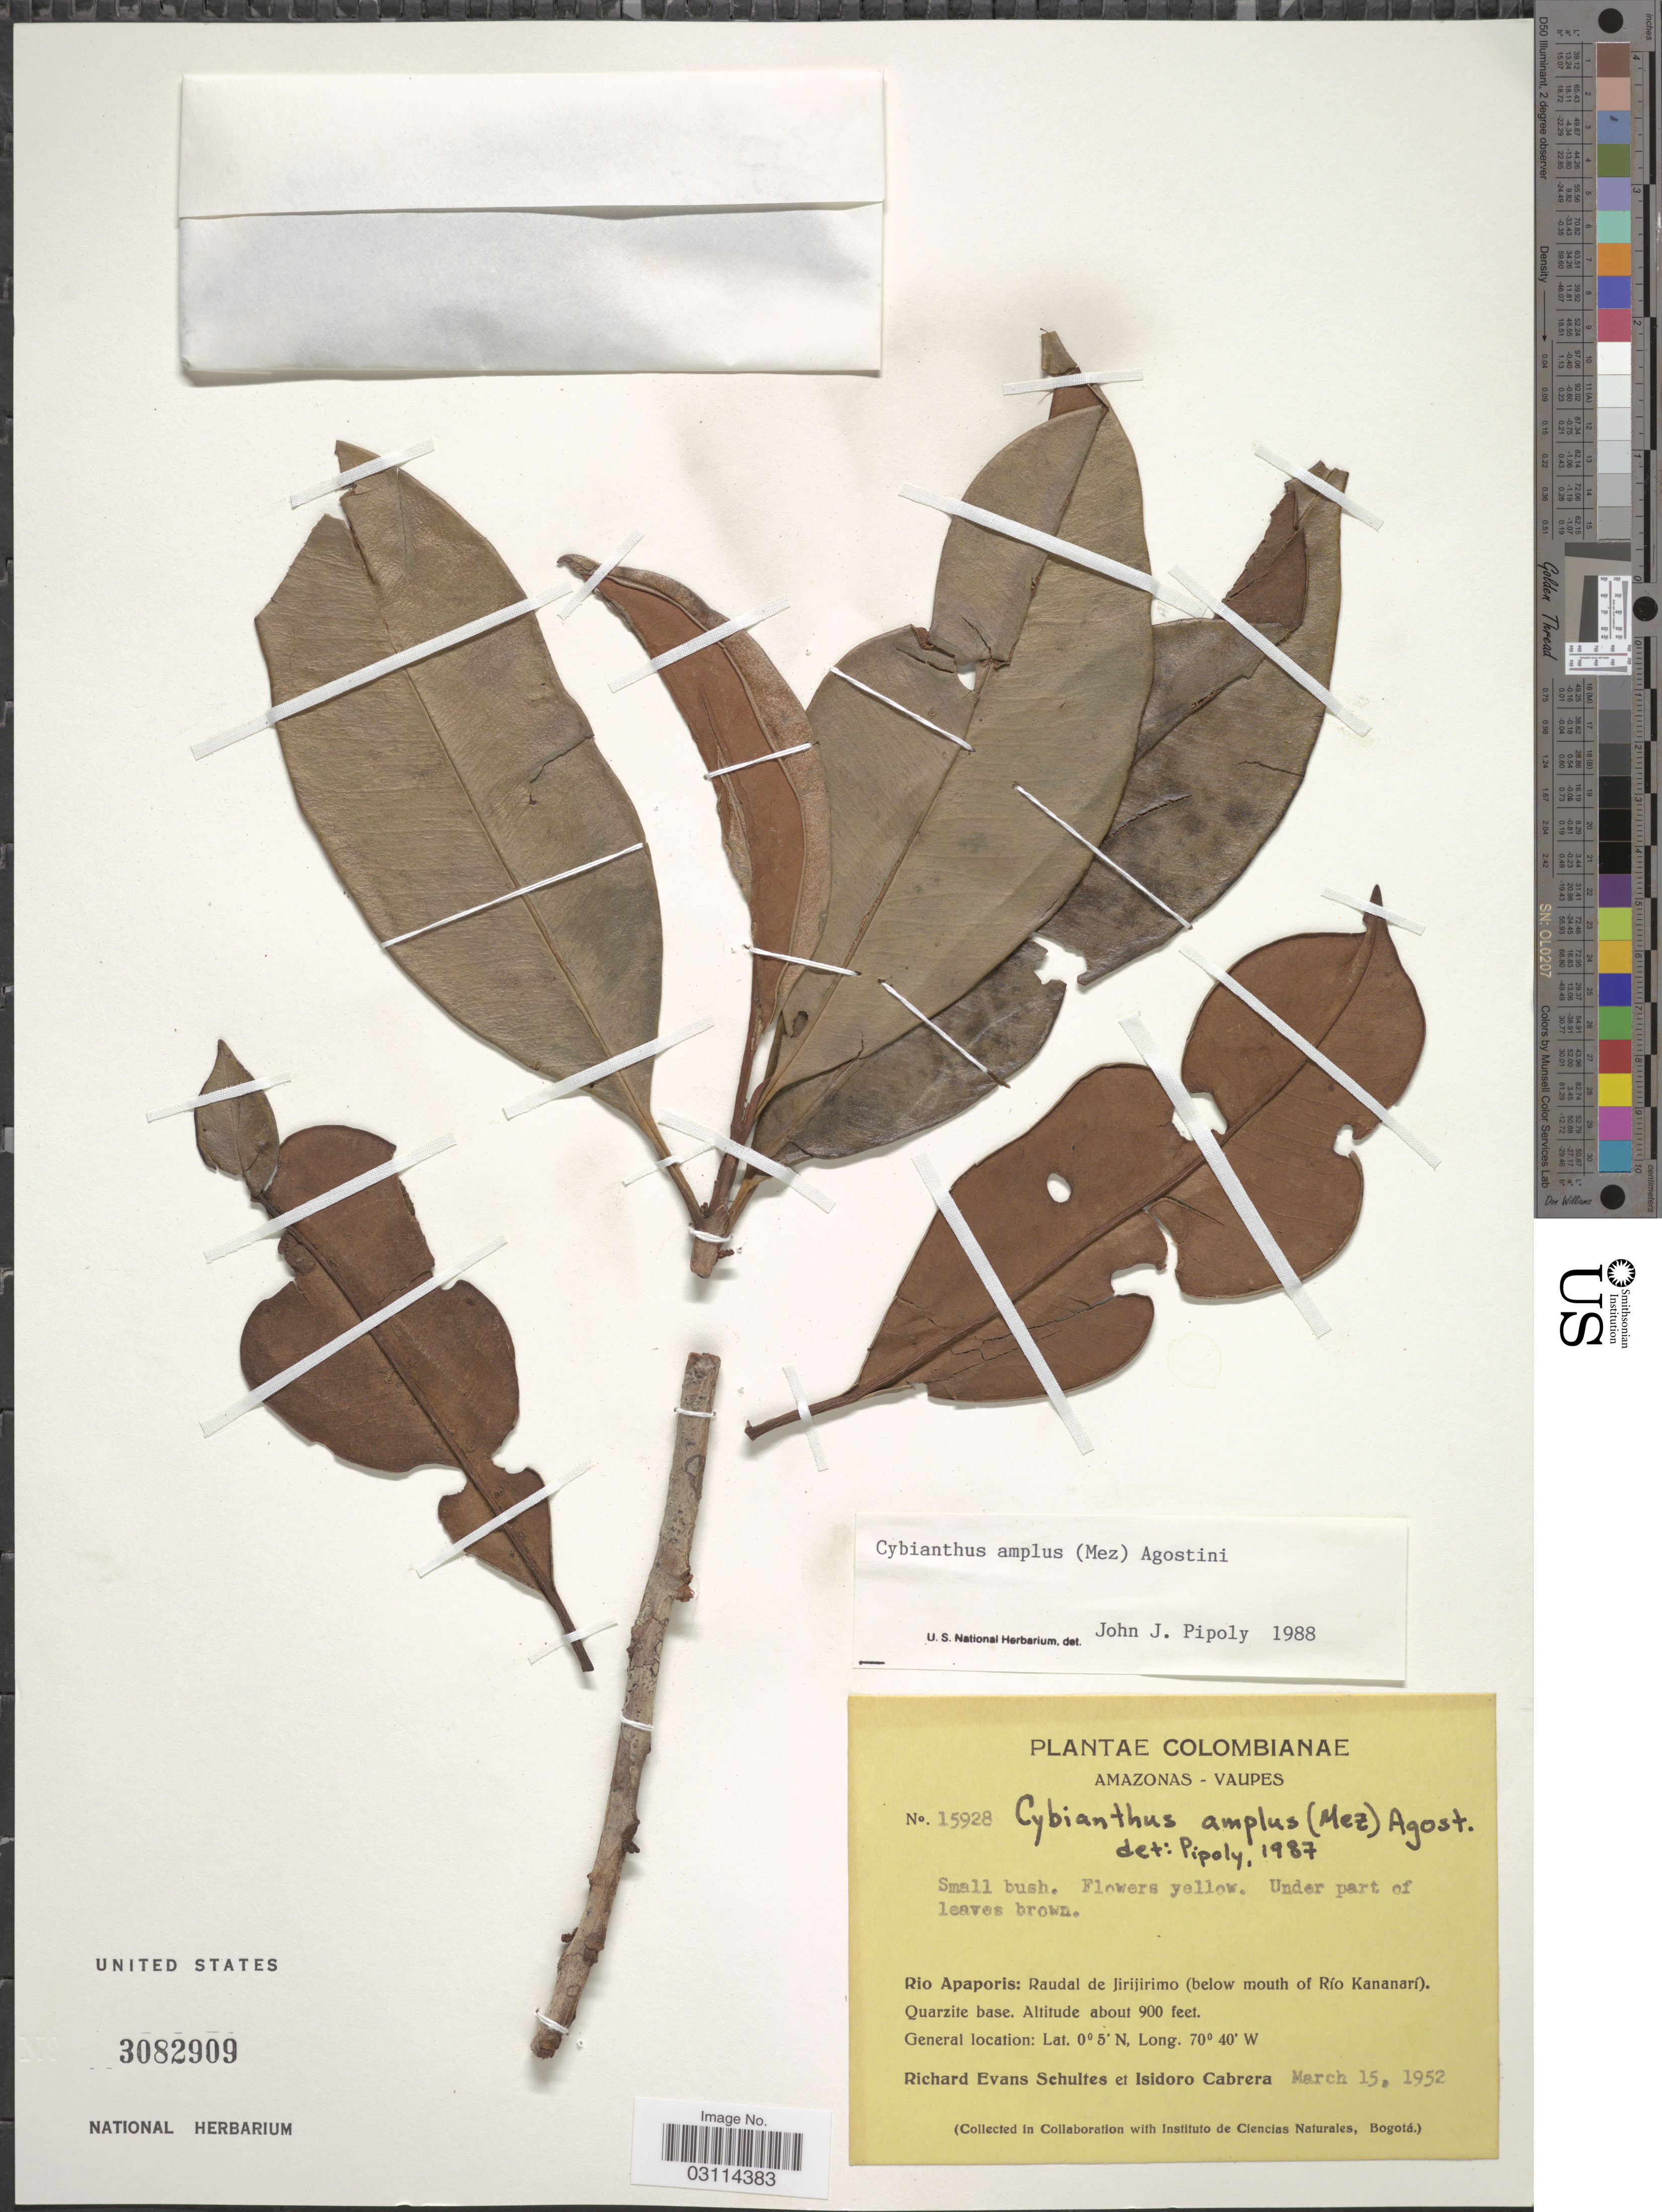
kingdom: Plantae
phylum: Tracheophyta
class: Magnoliopsida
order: Ericales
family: Primulaceae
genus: Cybianthus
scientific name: Cybianthus amplus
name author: (Mez) G. Agostini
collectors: R. E. Schultes & I. Cabrera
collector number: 15928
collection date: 1952-03-15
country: Colombia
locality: Amazonas-Vaupes. Rio Apaporis: Raudal de Jirijirimo (below mouth of Río Kananarí). Quartzite base.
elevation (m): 274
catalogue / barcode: US 3082909